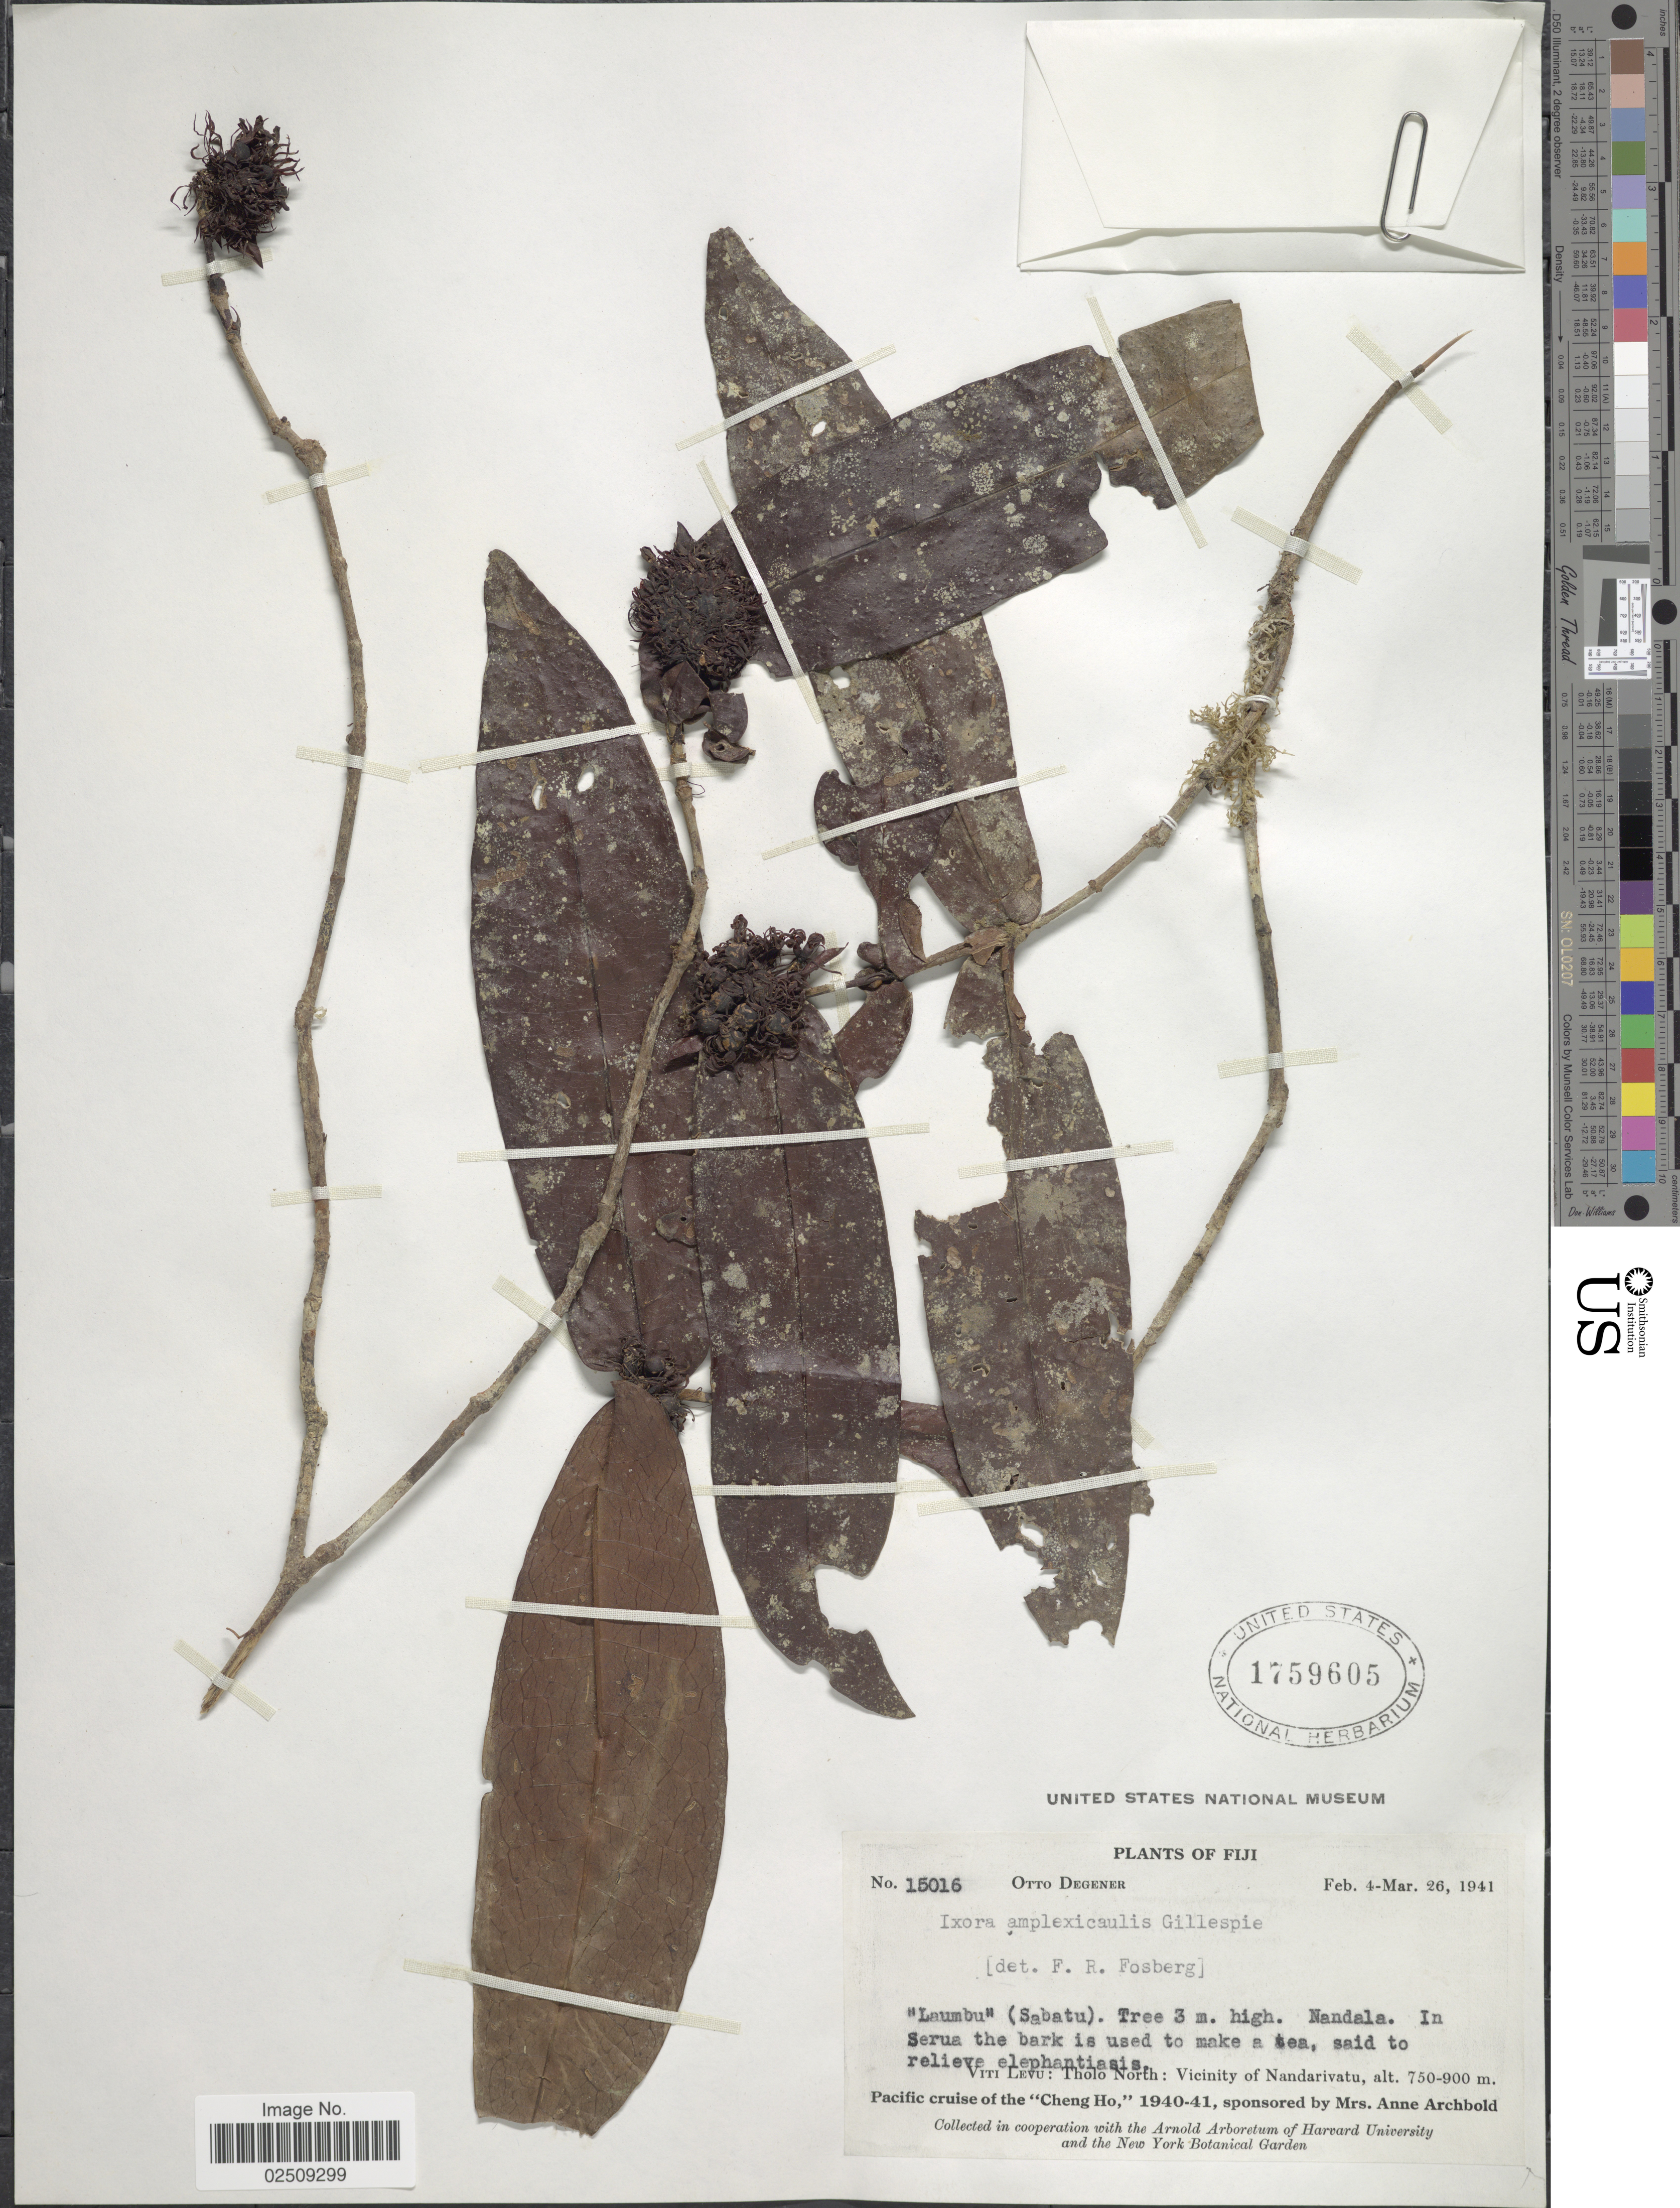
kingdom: Plantae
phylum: Tracheophyta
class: Magnoliopsida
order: Gentianales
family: Rubiaceae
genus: Ixora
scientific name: Ixora amplexicaulis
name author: Gillespie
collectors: O. Degener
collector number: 15016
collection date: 1941-02-04/1941-03-26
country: Fiji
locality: Nandala. Viti Levu: Tholo North: Vicinity of Nandarivatu.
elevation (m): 750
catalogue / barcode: US 1759605